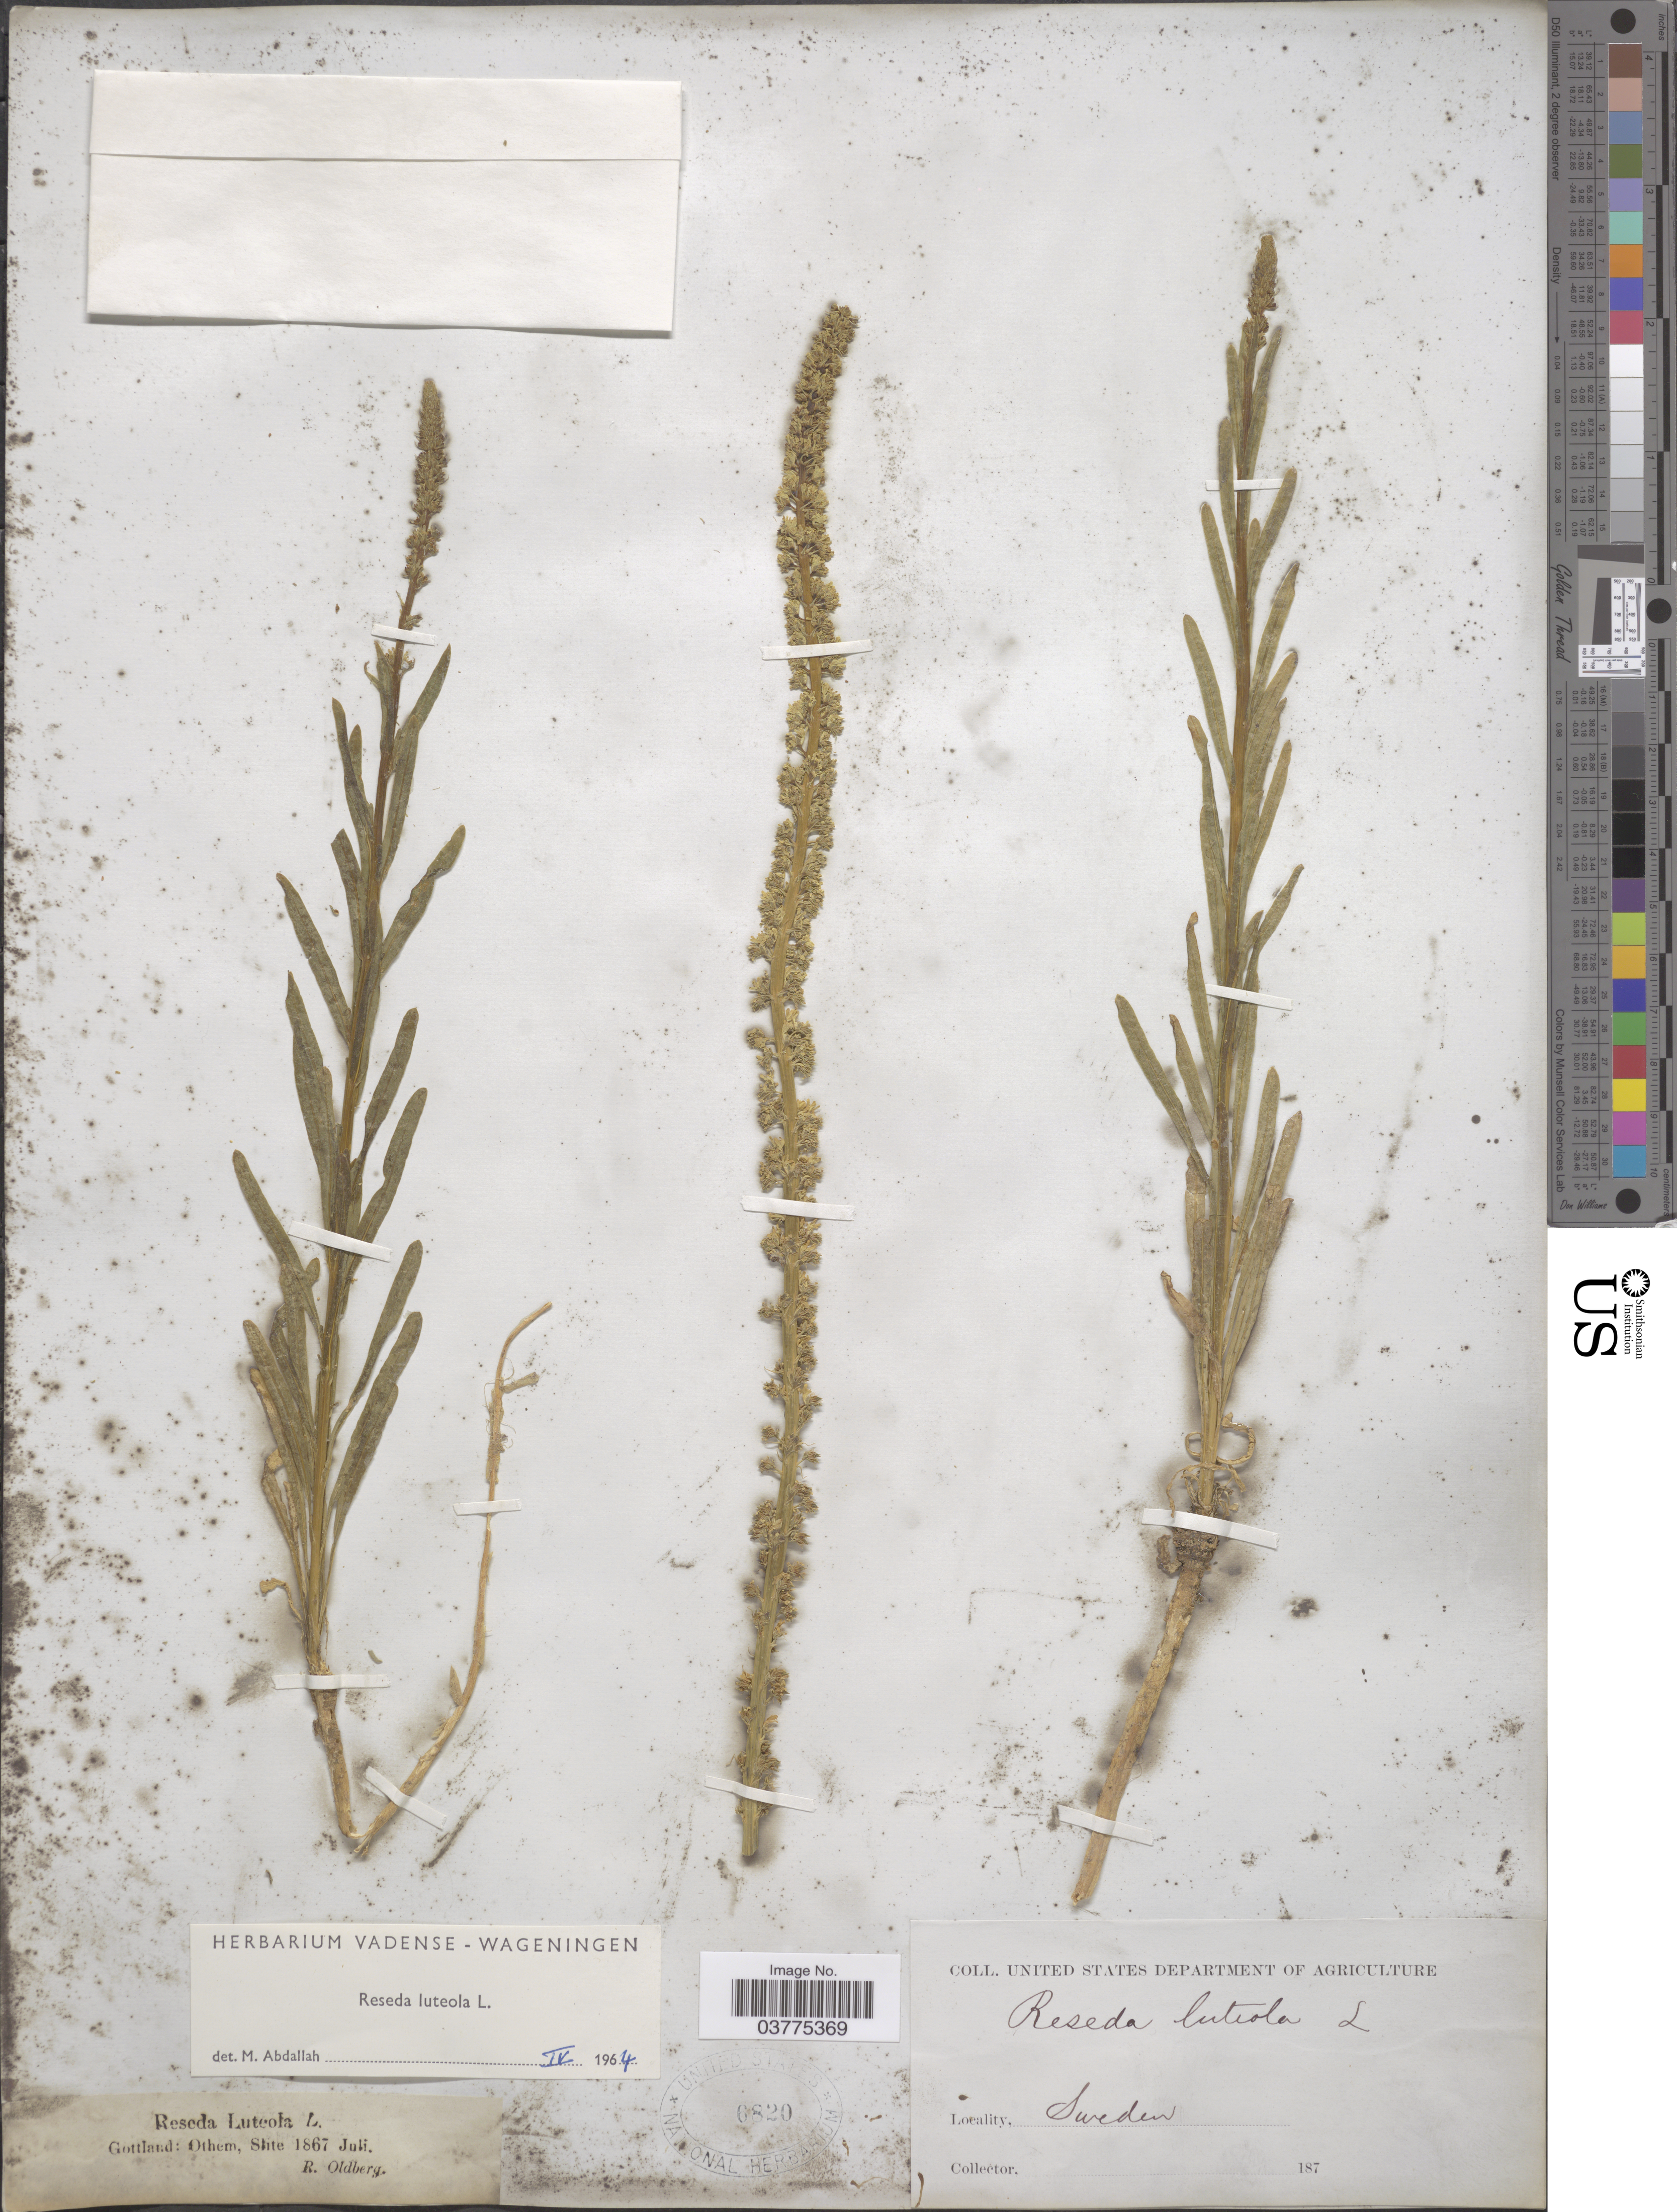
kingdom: Plantae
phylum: Tracheophyta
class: Magnoliopsida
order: Brassicales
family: Resedaceae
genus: Reseda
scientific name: Reseda luteola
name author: L.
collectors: R. Oldberg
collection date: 1867-07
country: Sweden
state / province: Gotland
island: Gotland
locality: Gottland: Othem, Slite.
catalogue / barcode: US 6820